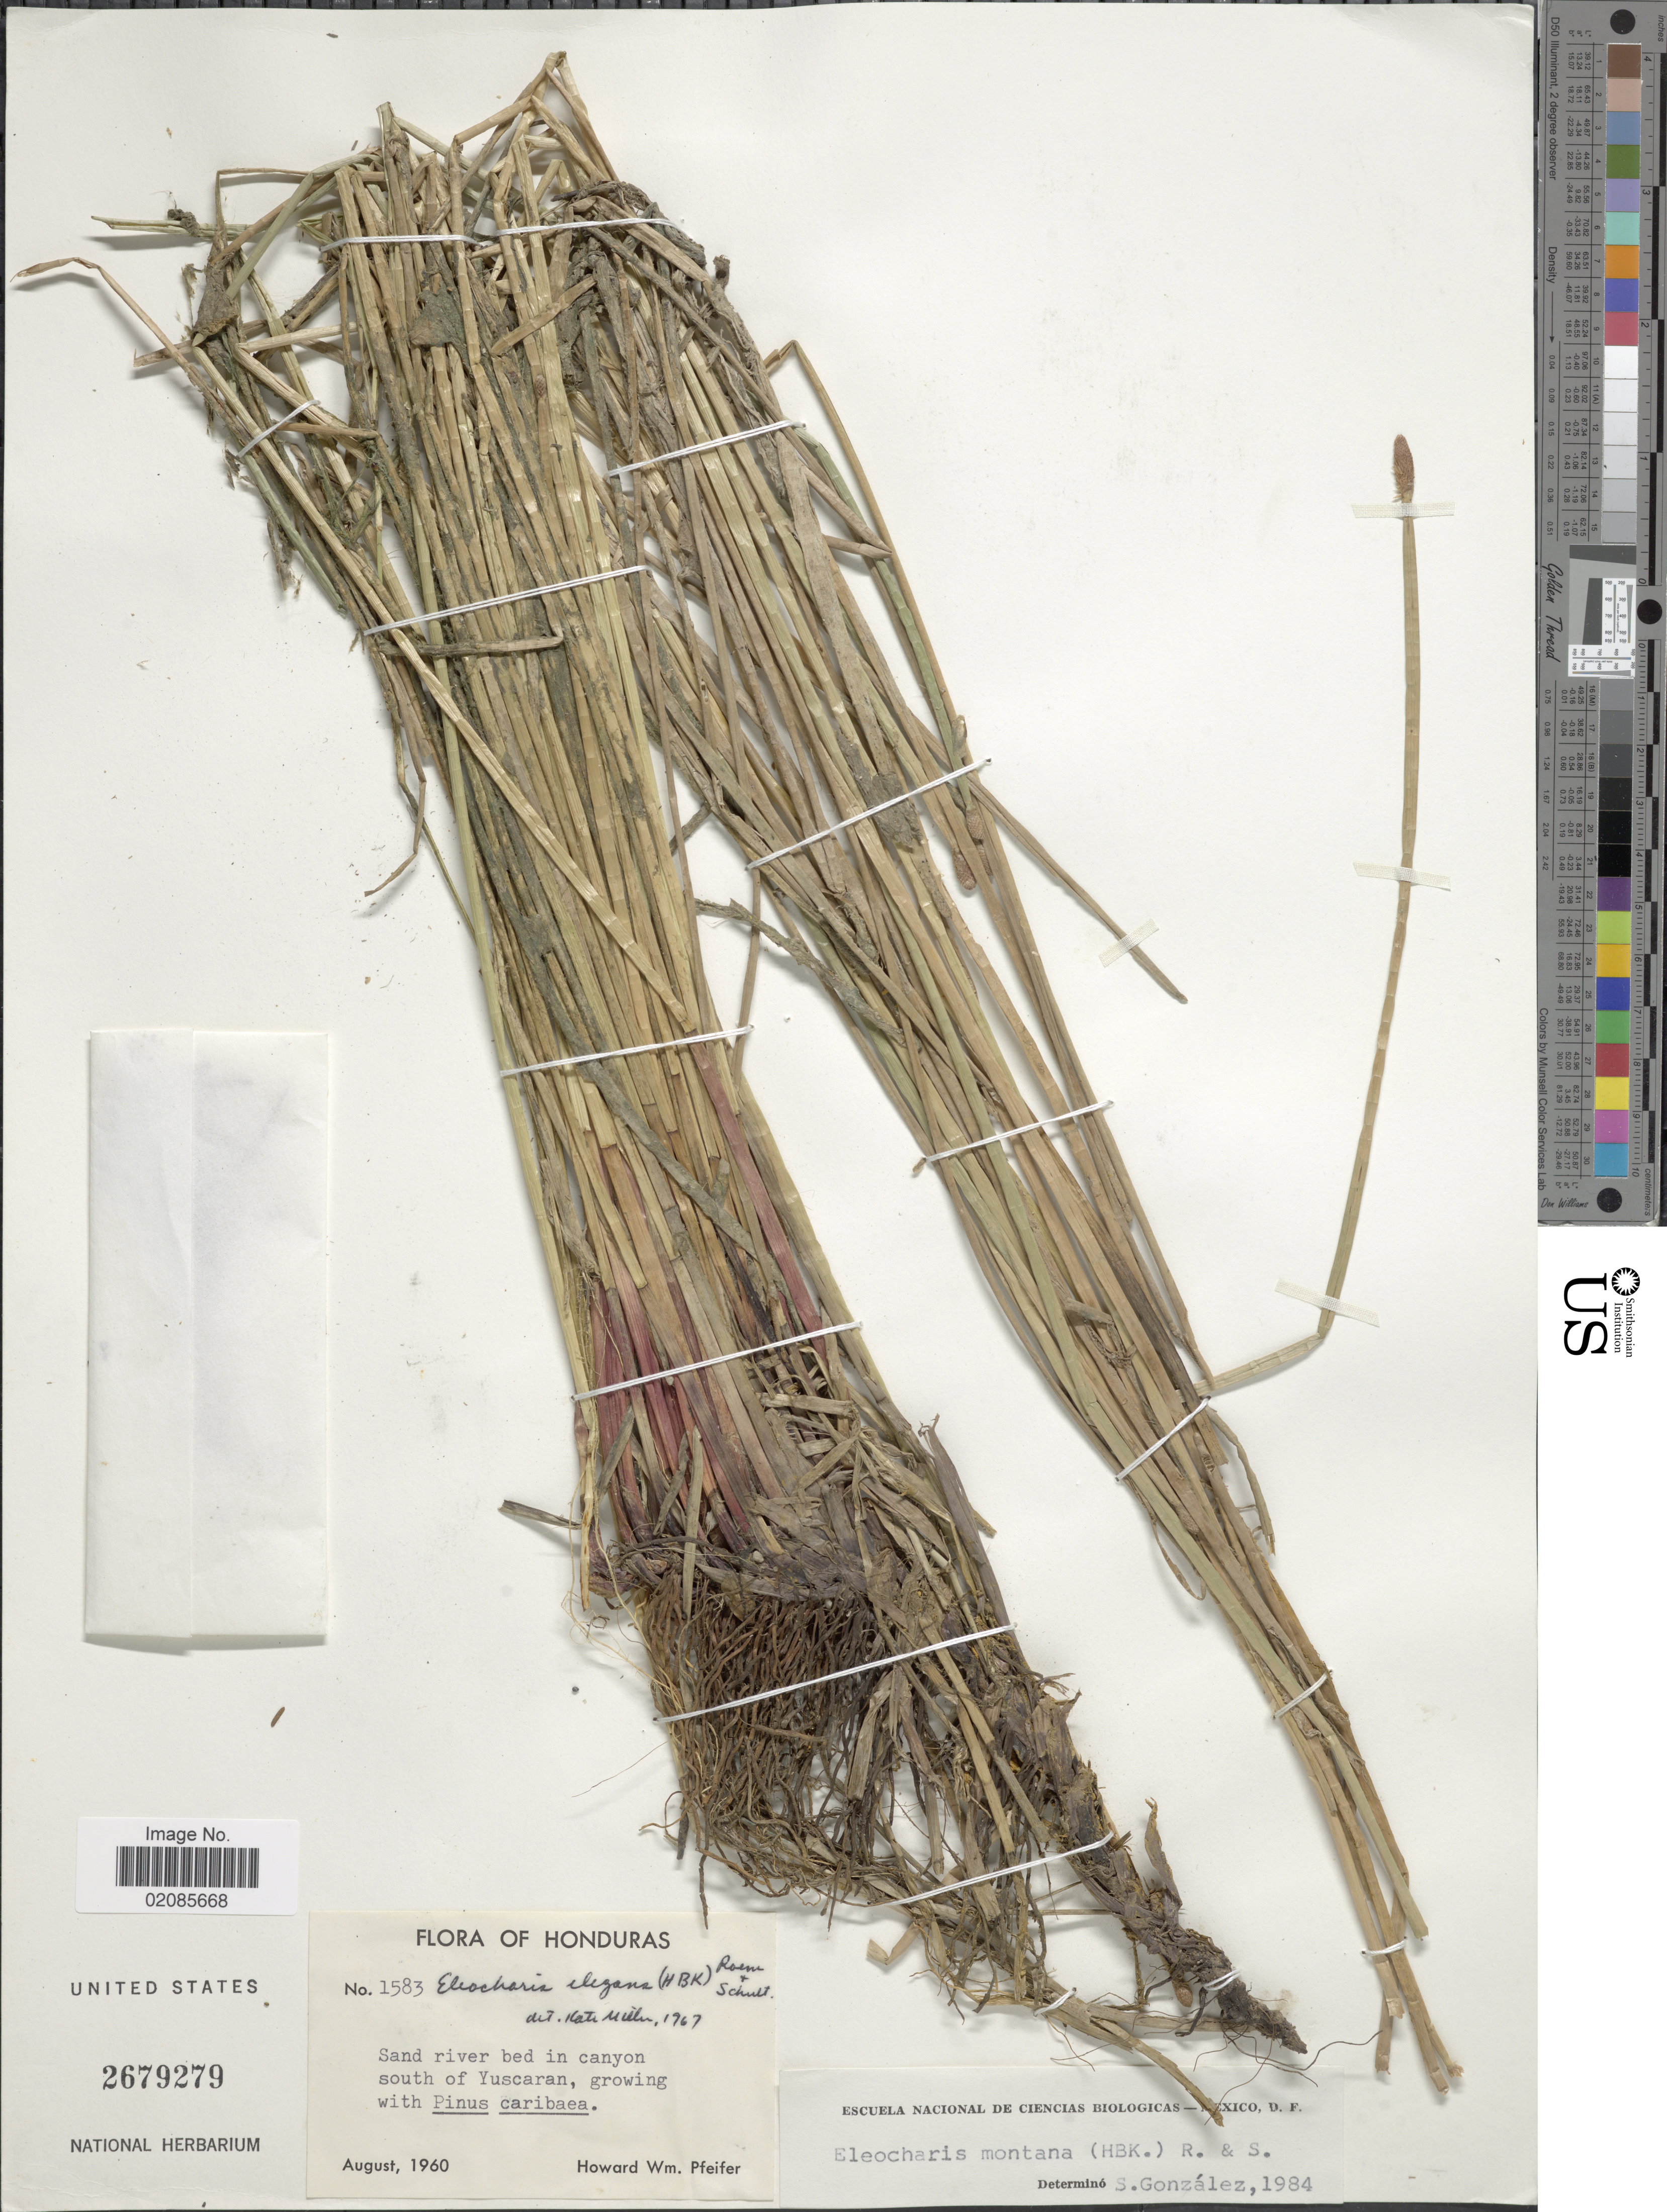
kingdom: Plantae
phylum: Tracheophyta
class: Liliopsida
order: Poales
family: Cyperaceae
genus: Eleocharis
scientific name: Eleocharis montana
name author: (Kunth) Roem. & Schult.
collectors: H. W. Pfeifer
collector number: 1583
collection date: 1960-08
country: Honduras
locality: Sand river bed in canyon south of Yuscaran.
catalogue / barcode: US 2679279